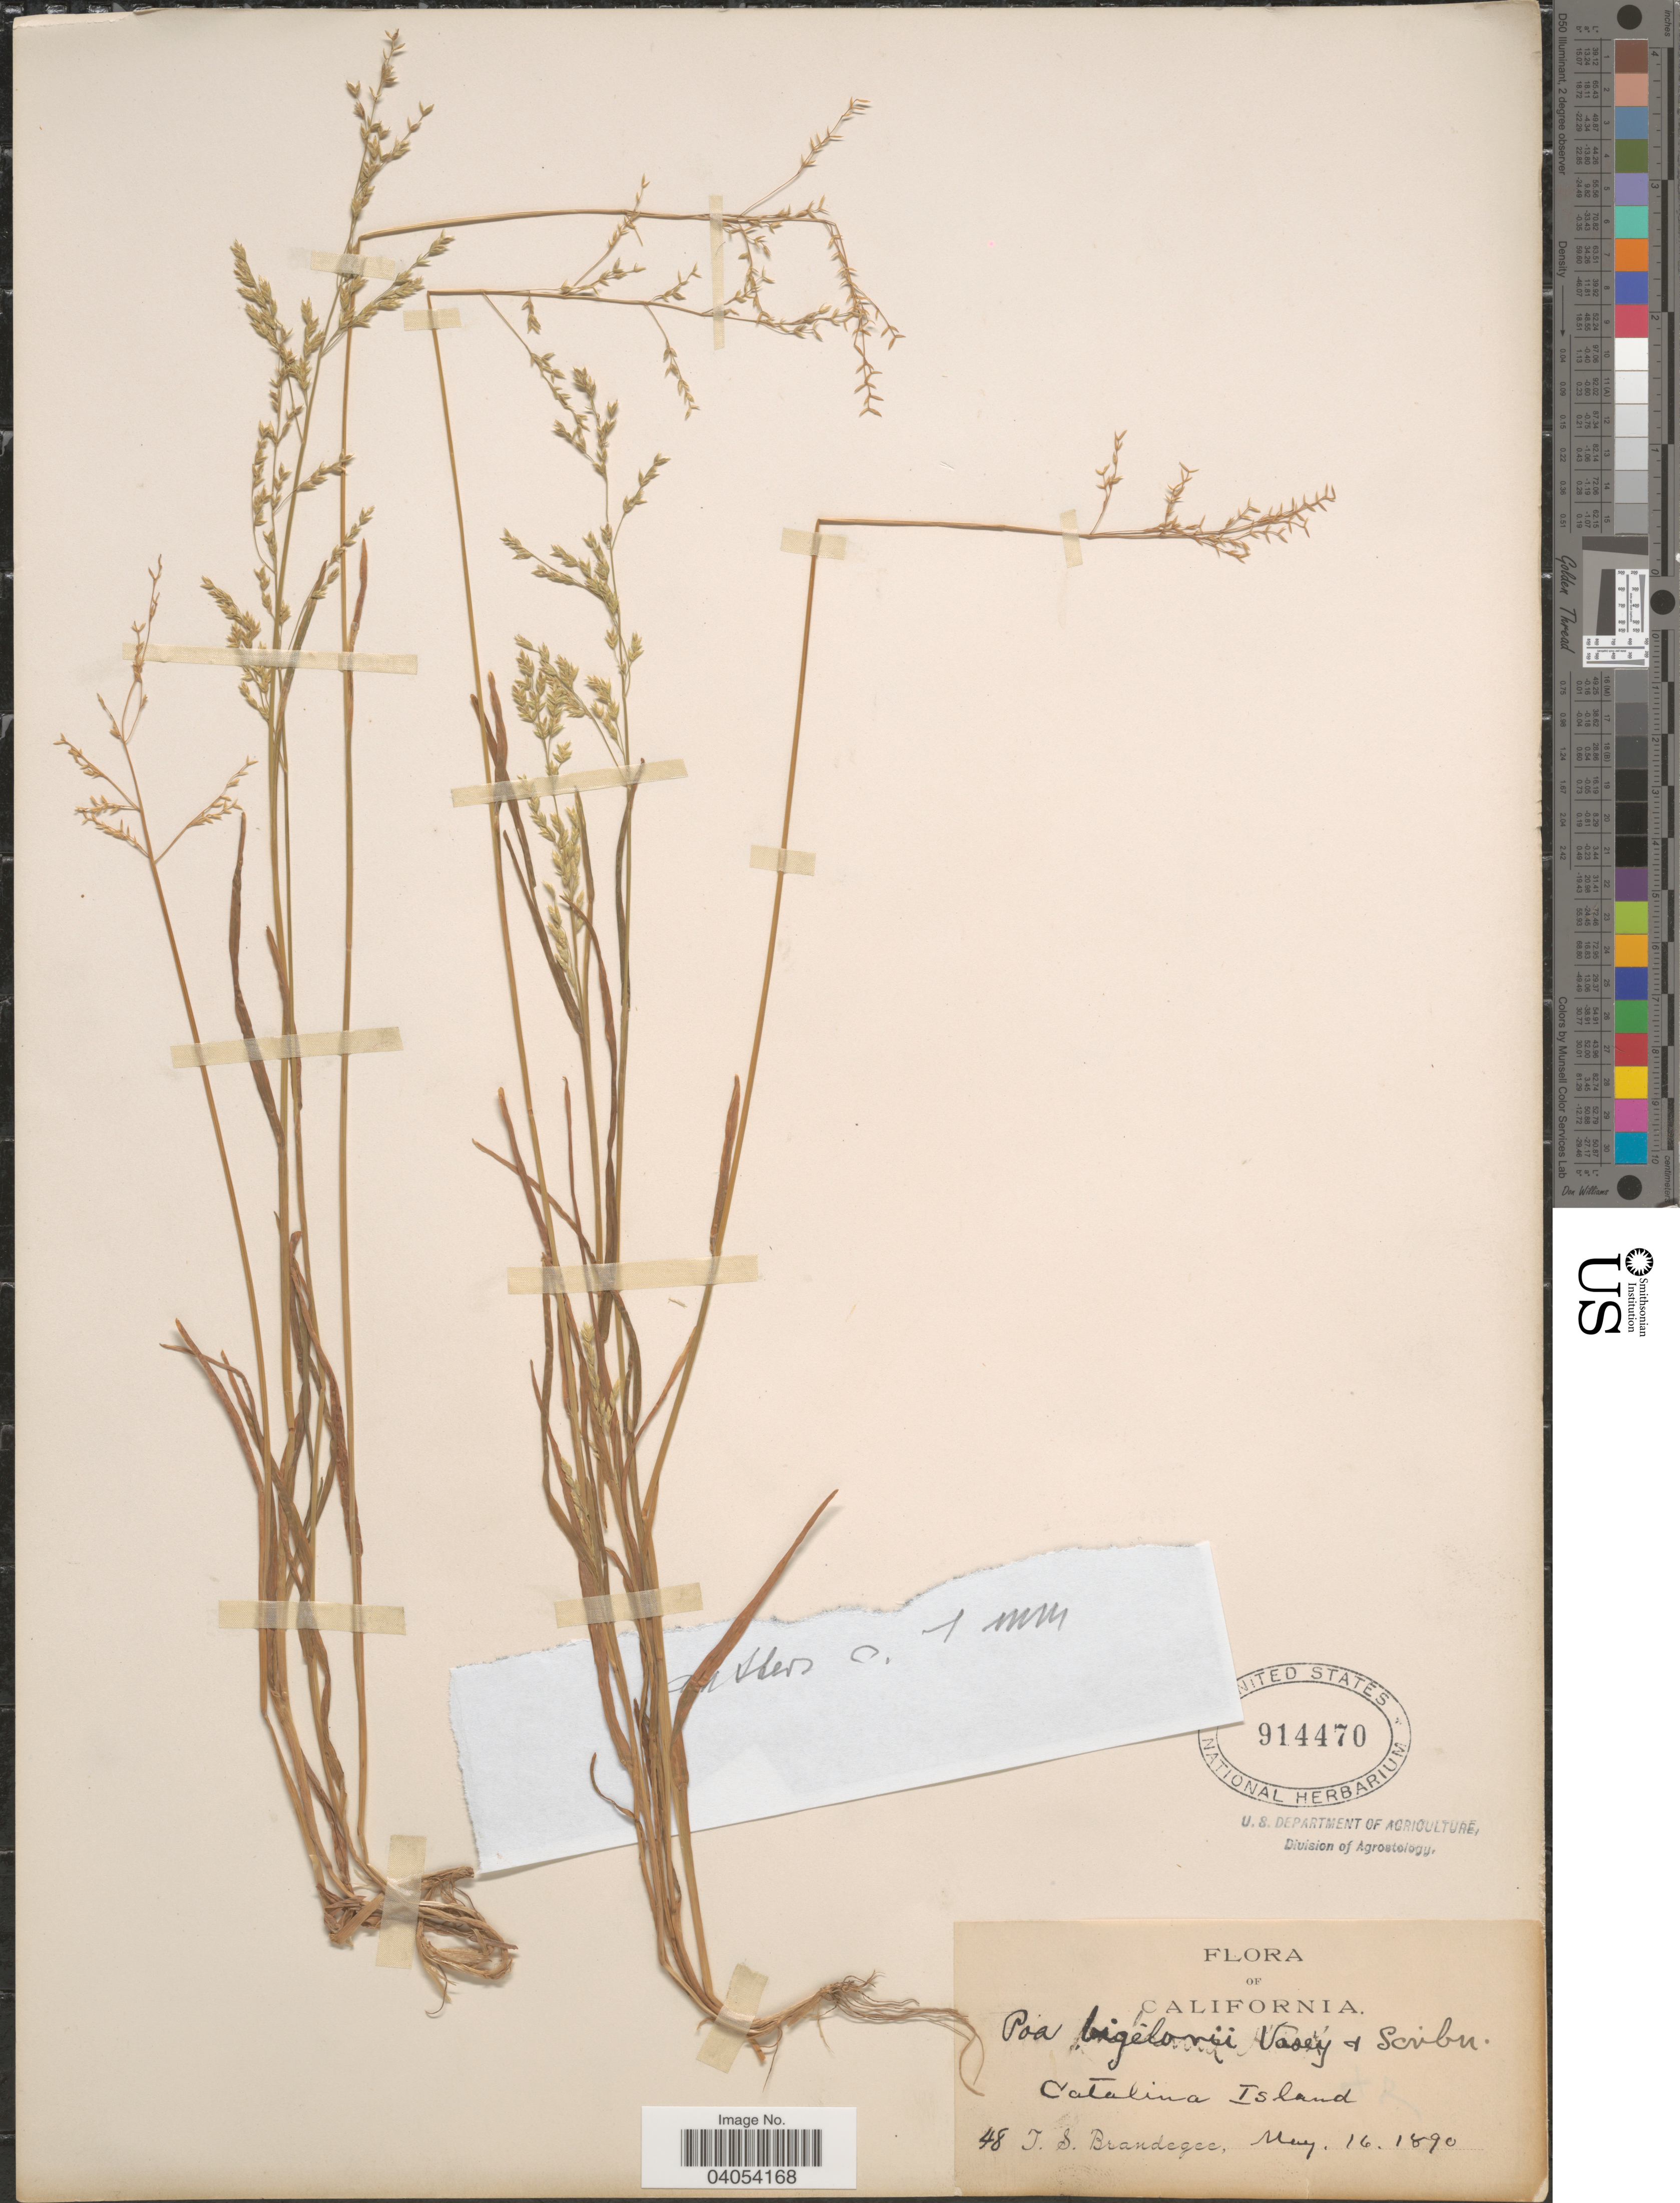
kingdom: Plantae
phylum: Tracheophyta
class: Liliopsida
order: Poales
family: Poaceae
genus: Poa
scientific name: Poa annua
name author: L.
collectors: T. S. Brandegee (herbarium)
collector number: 48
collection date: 1890-05-16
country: United States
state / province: California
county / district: Los Angeles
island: Santa Catalina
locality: Catalina Island.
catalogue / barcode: US 914470